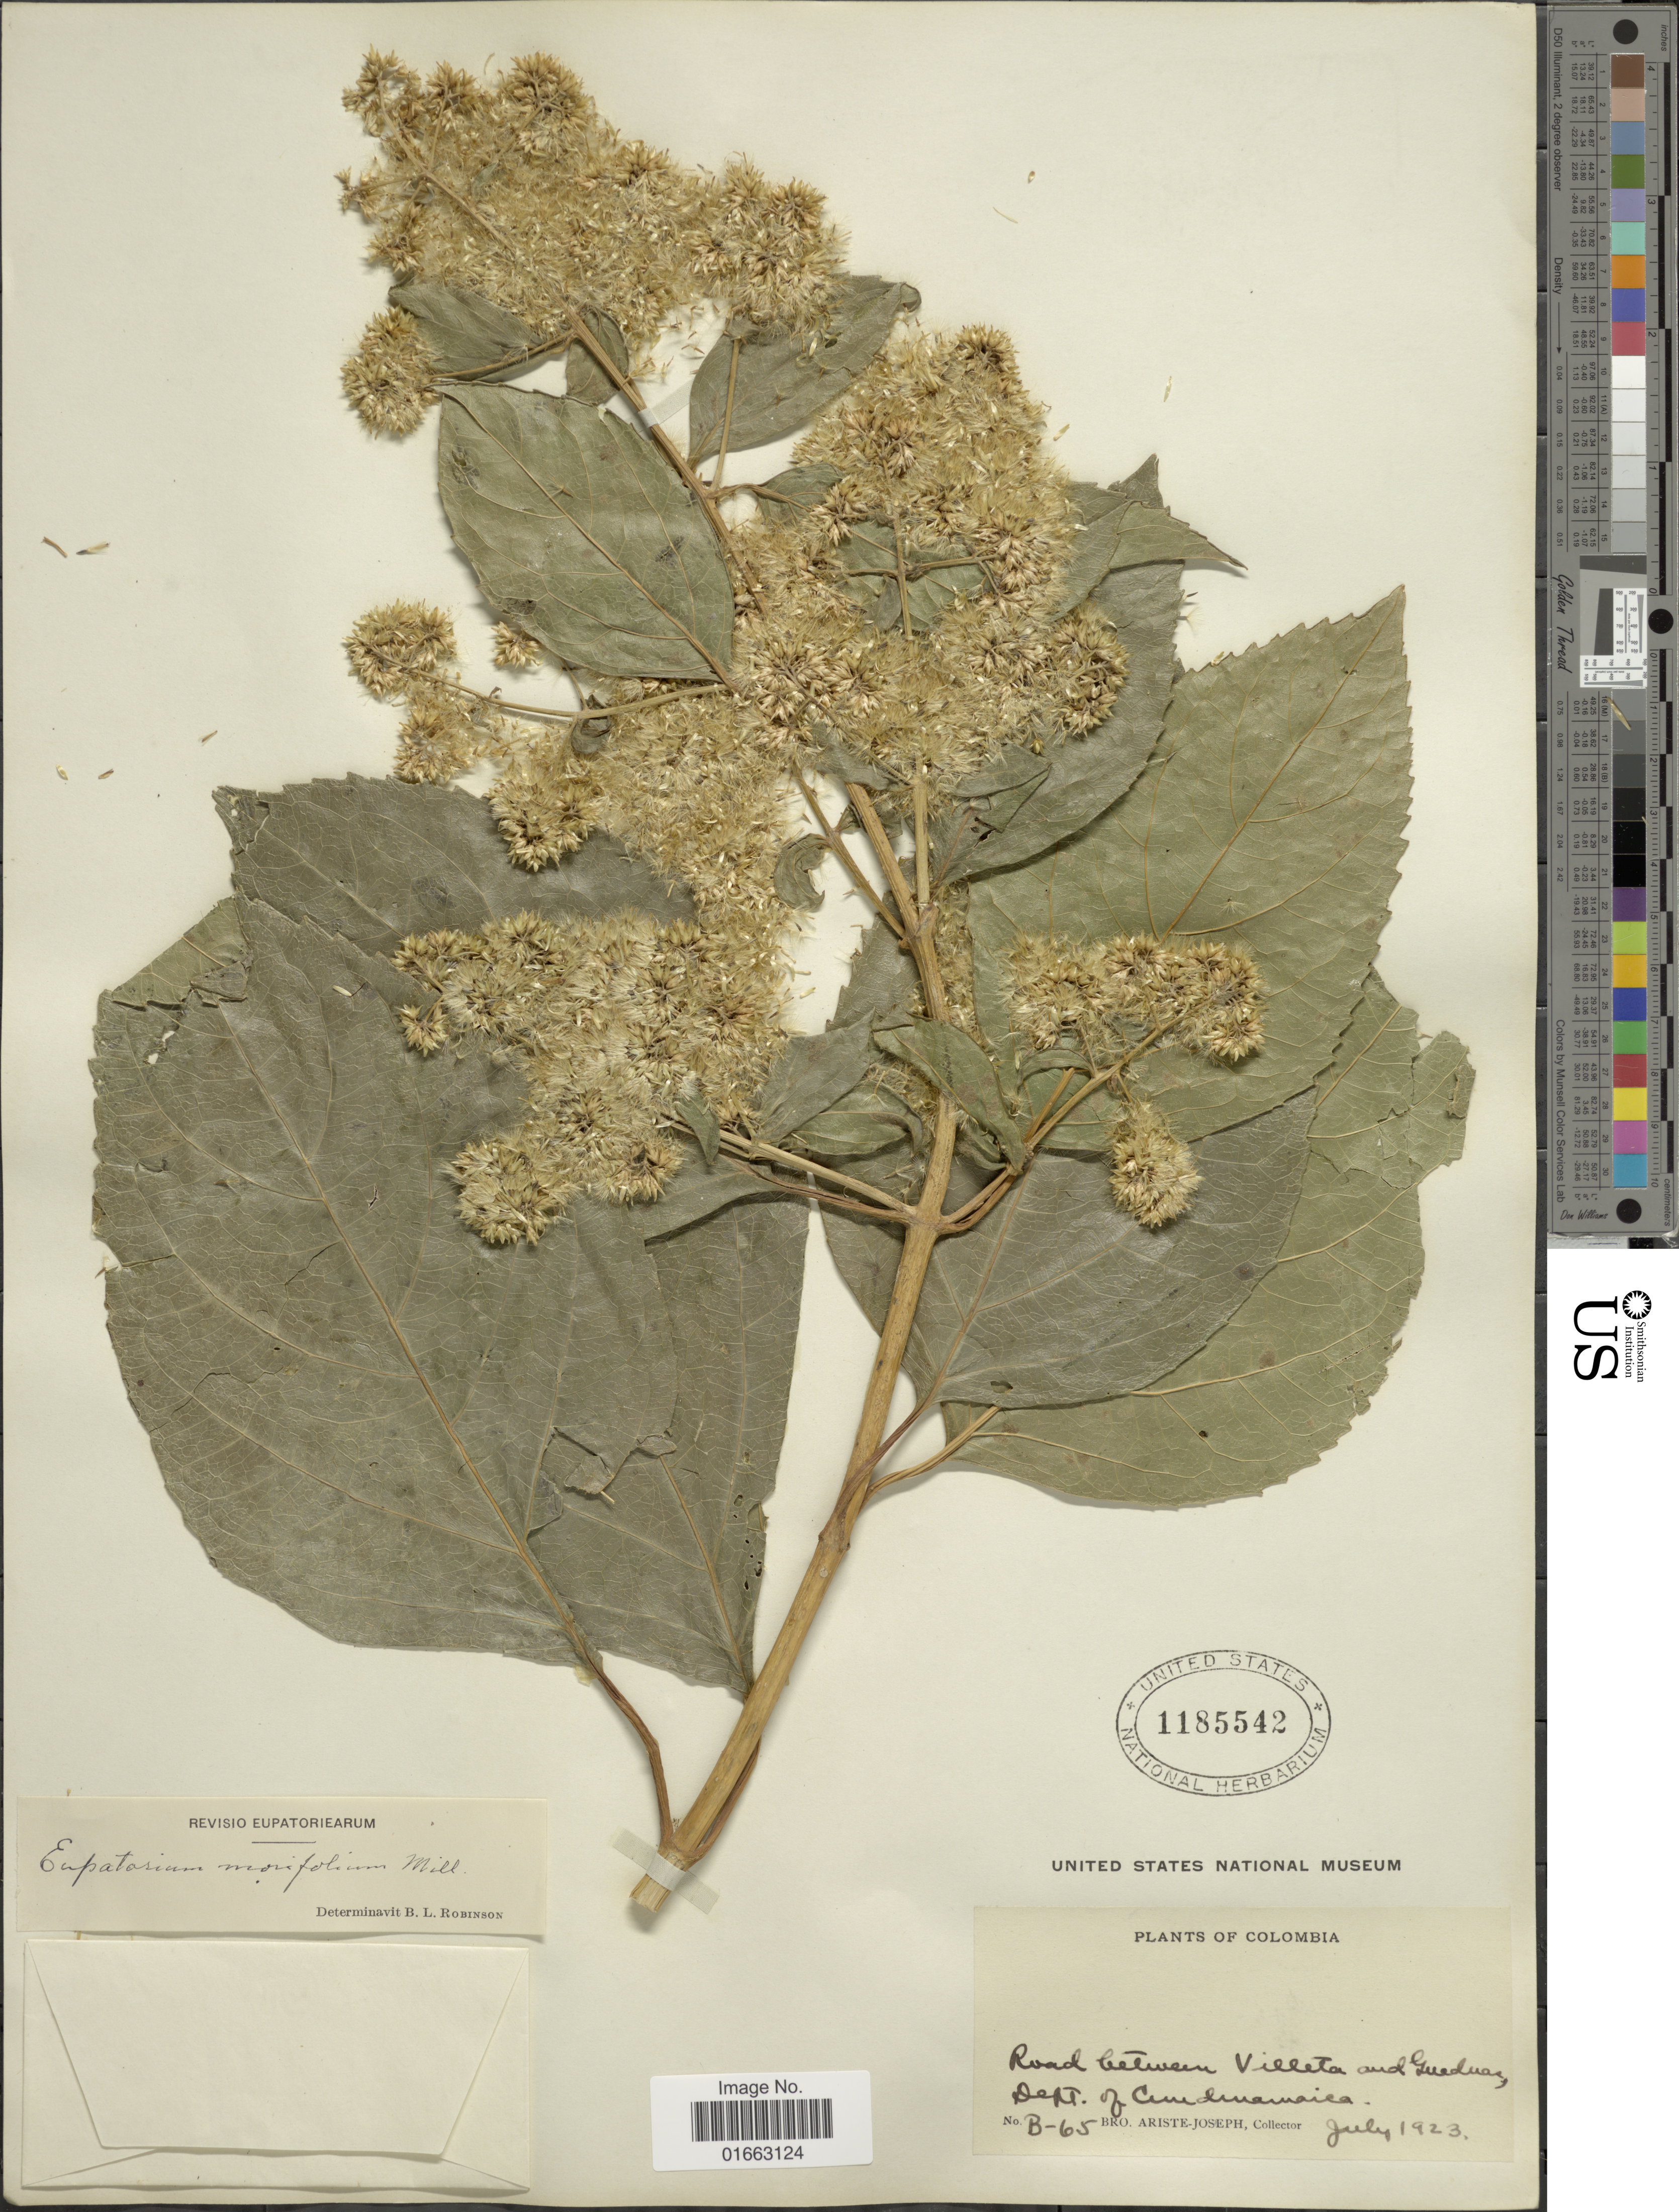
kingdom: Plantae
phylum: Tracheophyta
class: Magnoliopsida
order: Asterales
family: Asteraceae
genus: Critonia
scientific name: Critonia morifolia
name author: (Mill.) R.M. King & H. Rob.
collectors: Bro. Ariste-Joseph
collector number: B-65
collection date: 1923-07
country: Colombia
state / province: Cundinamarca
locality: Road between Villeta and Guaduanz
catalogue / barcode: US 1185542